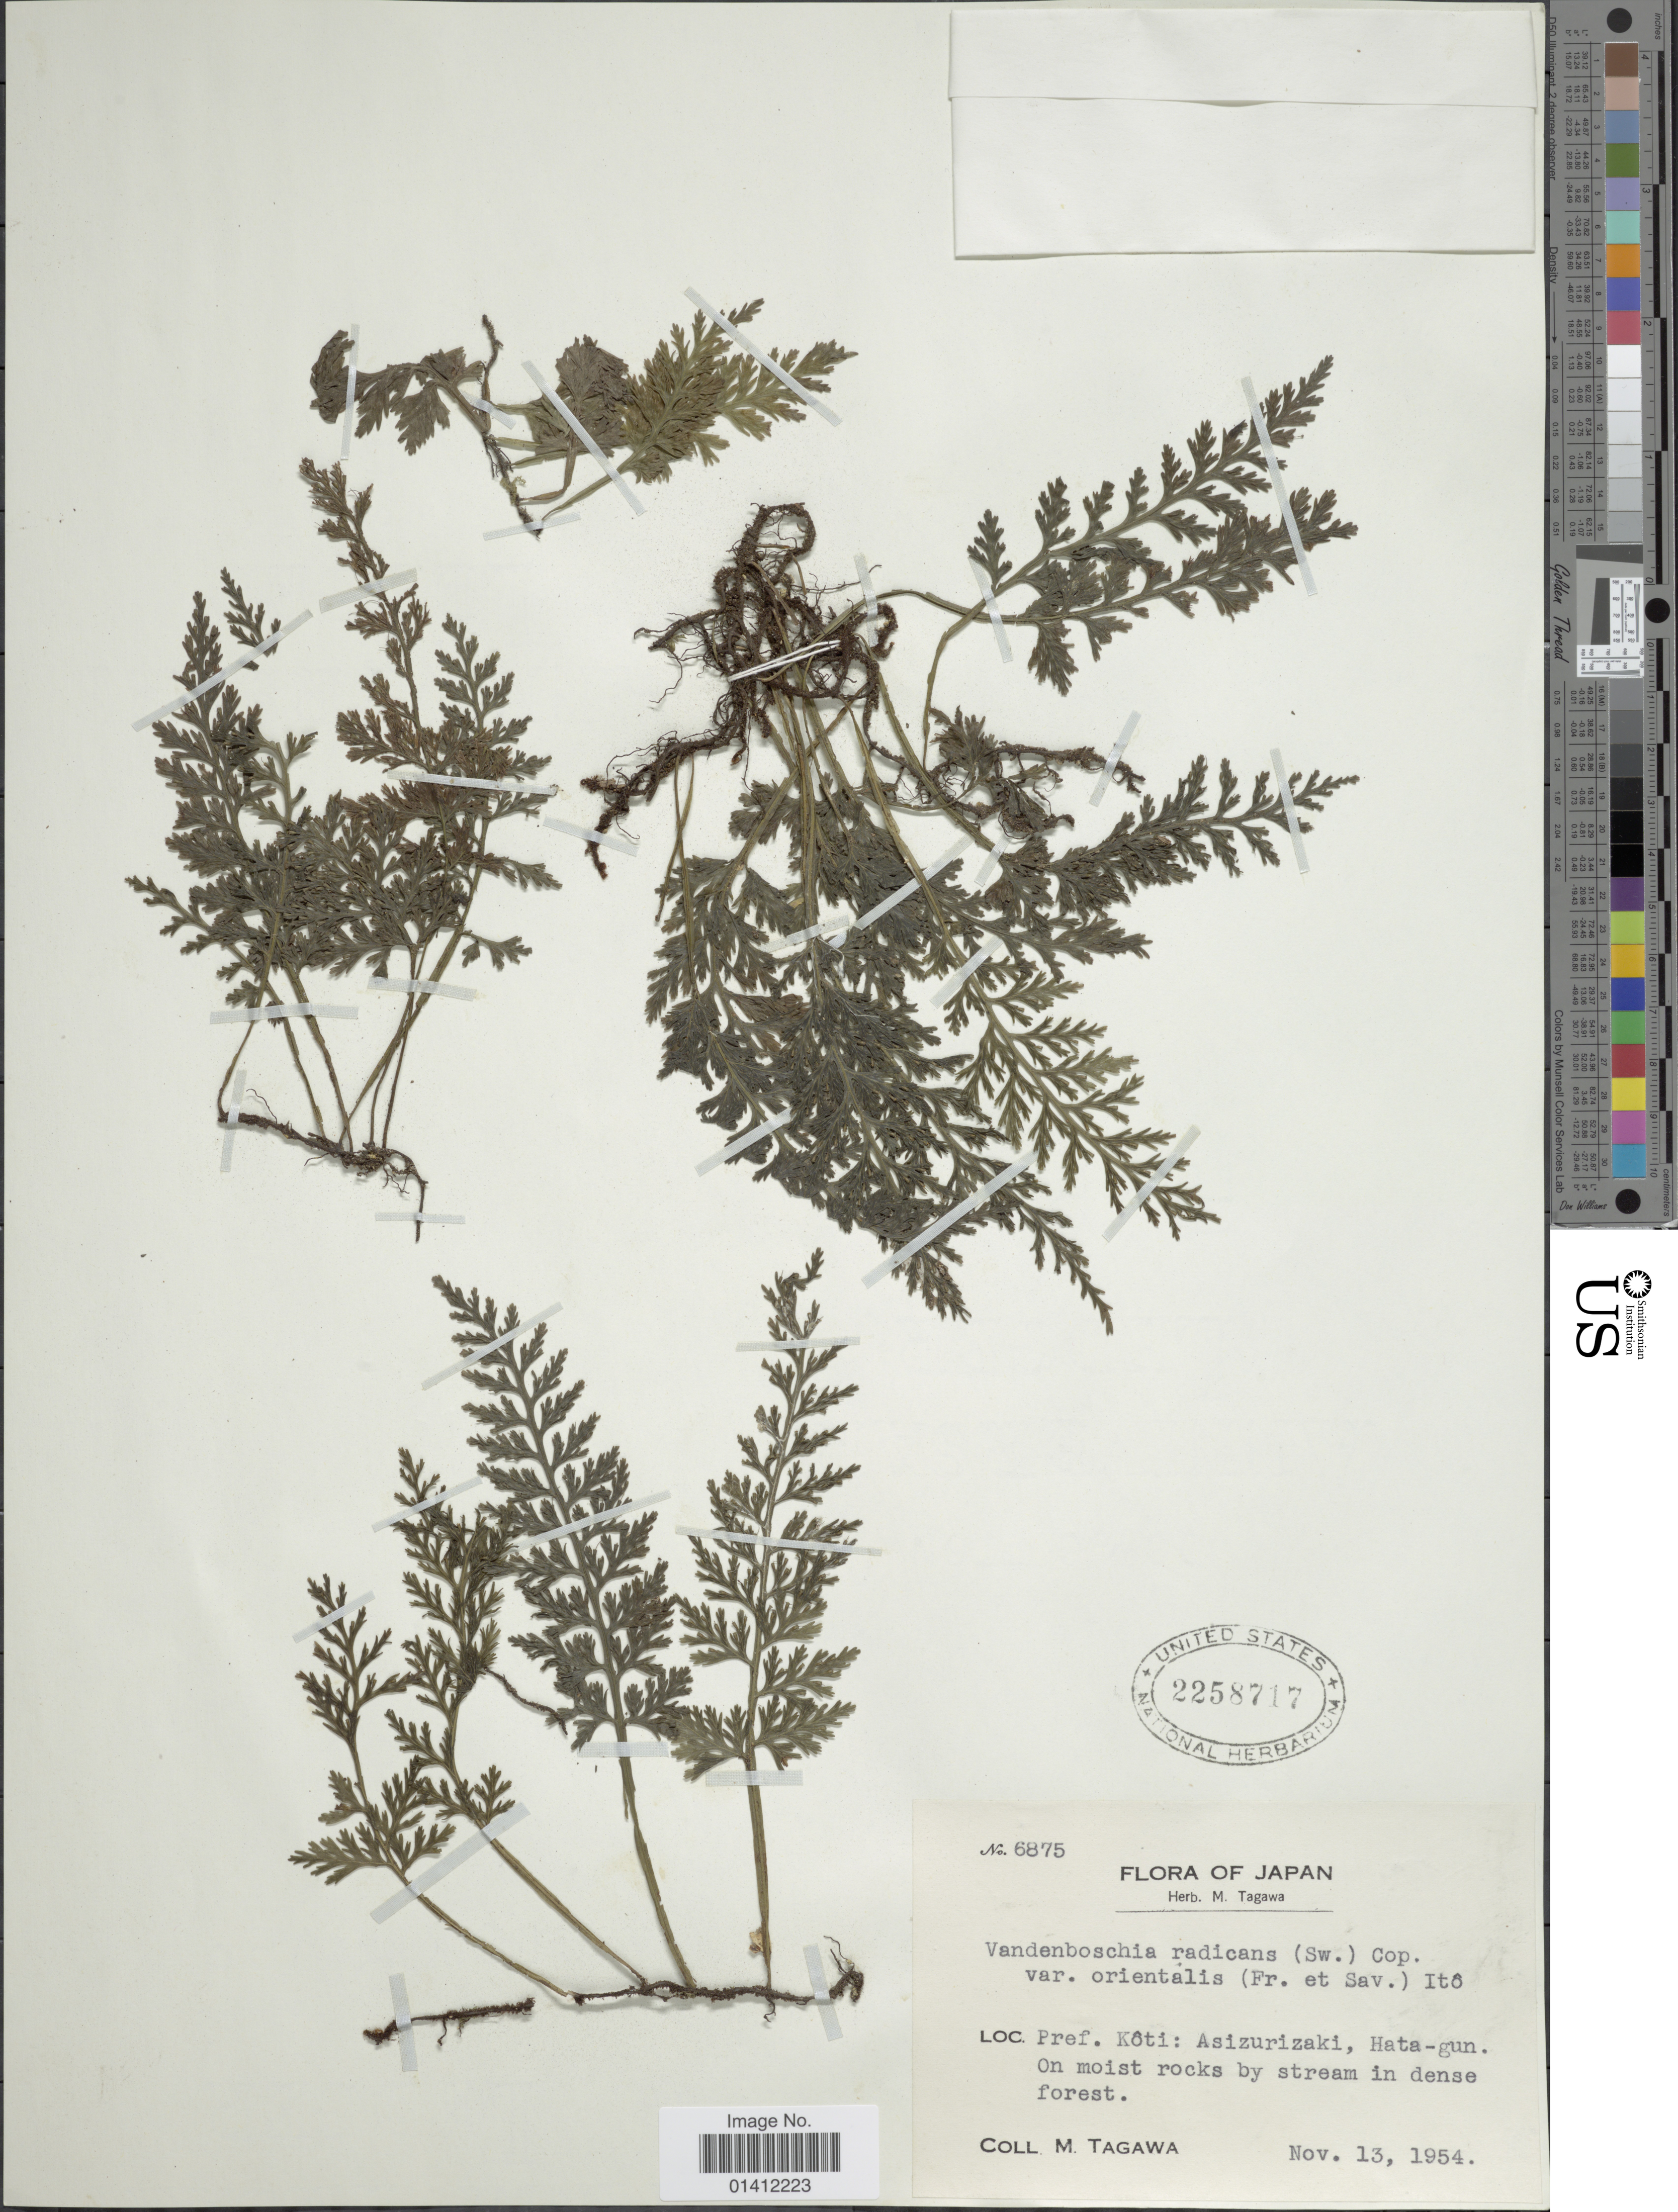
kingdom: Plantae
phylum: Tracheophyta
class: Polypodiopsida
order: Hymenophyllales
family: Hymenophyllaceae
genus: Vandenboschia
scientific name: Vandenboschia orientalis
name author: (C. Chr.) Ching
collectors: M. Tagawa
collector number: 6875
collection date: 1954-11-12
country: Japan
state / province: Koti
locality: Loc: Pref. Koti: Asizurizaki, Hata-gun. On moist rocks by stream in dense forest.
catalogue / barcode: US 2258717